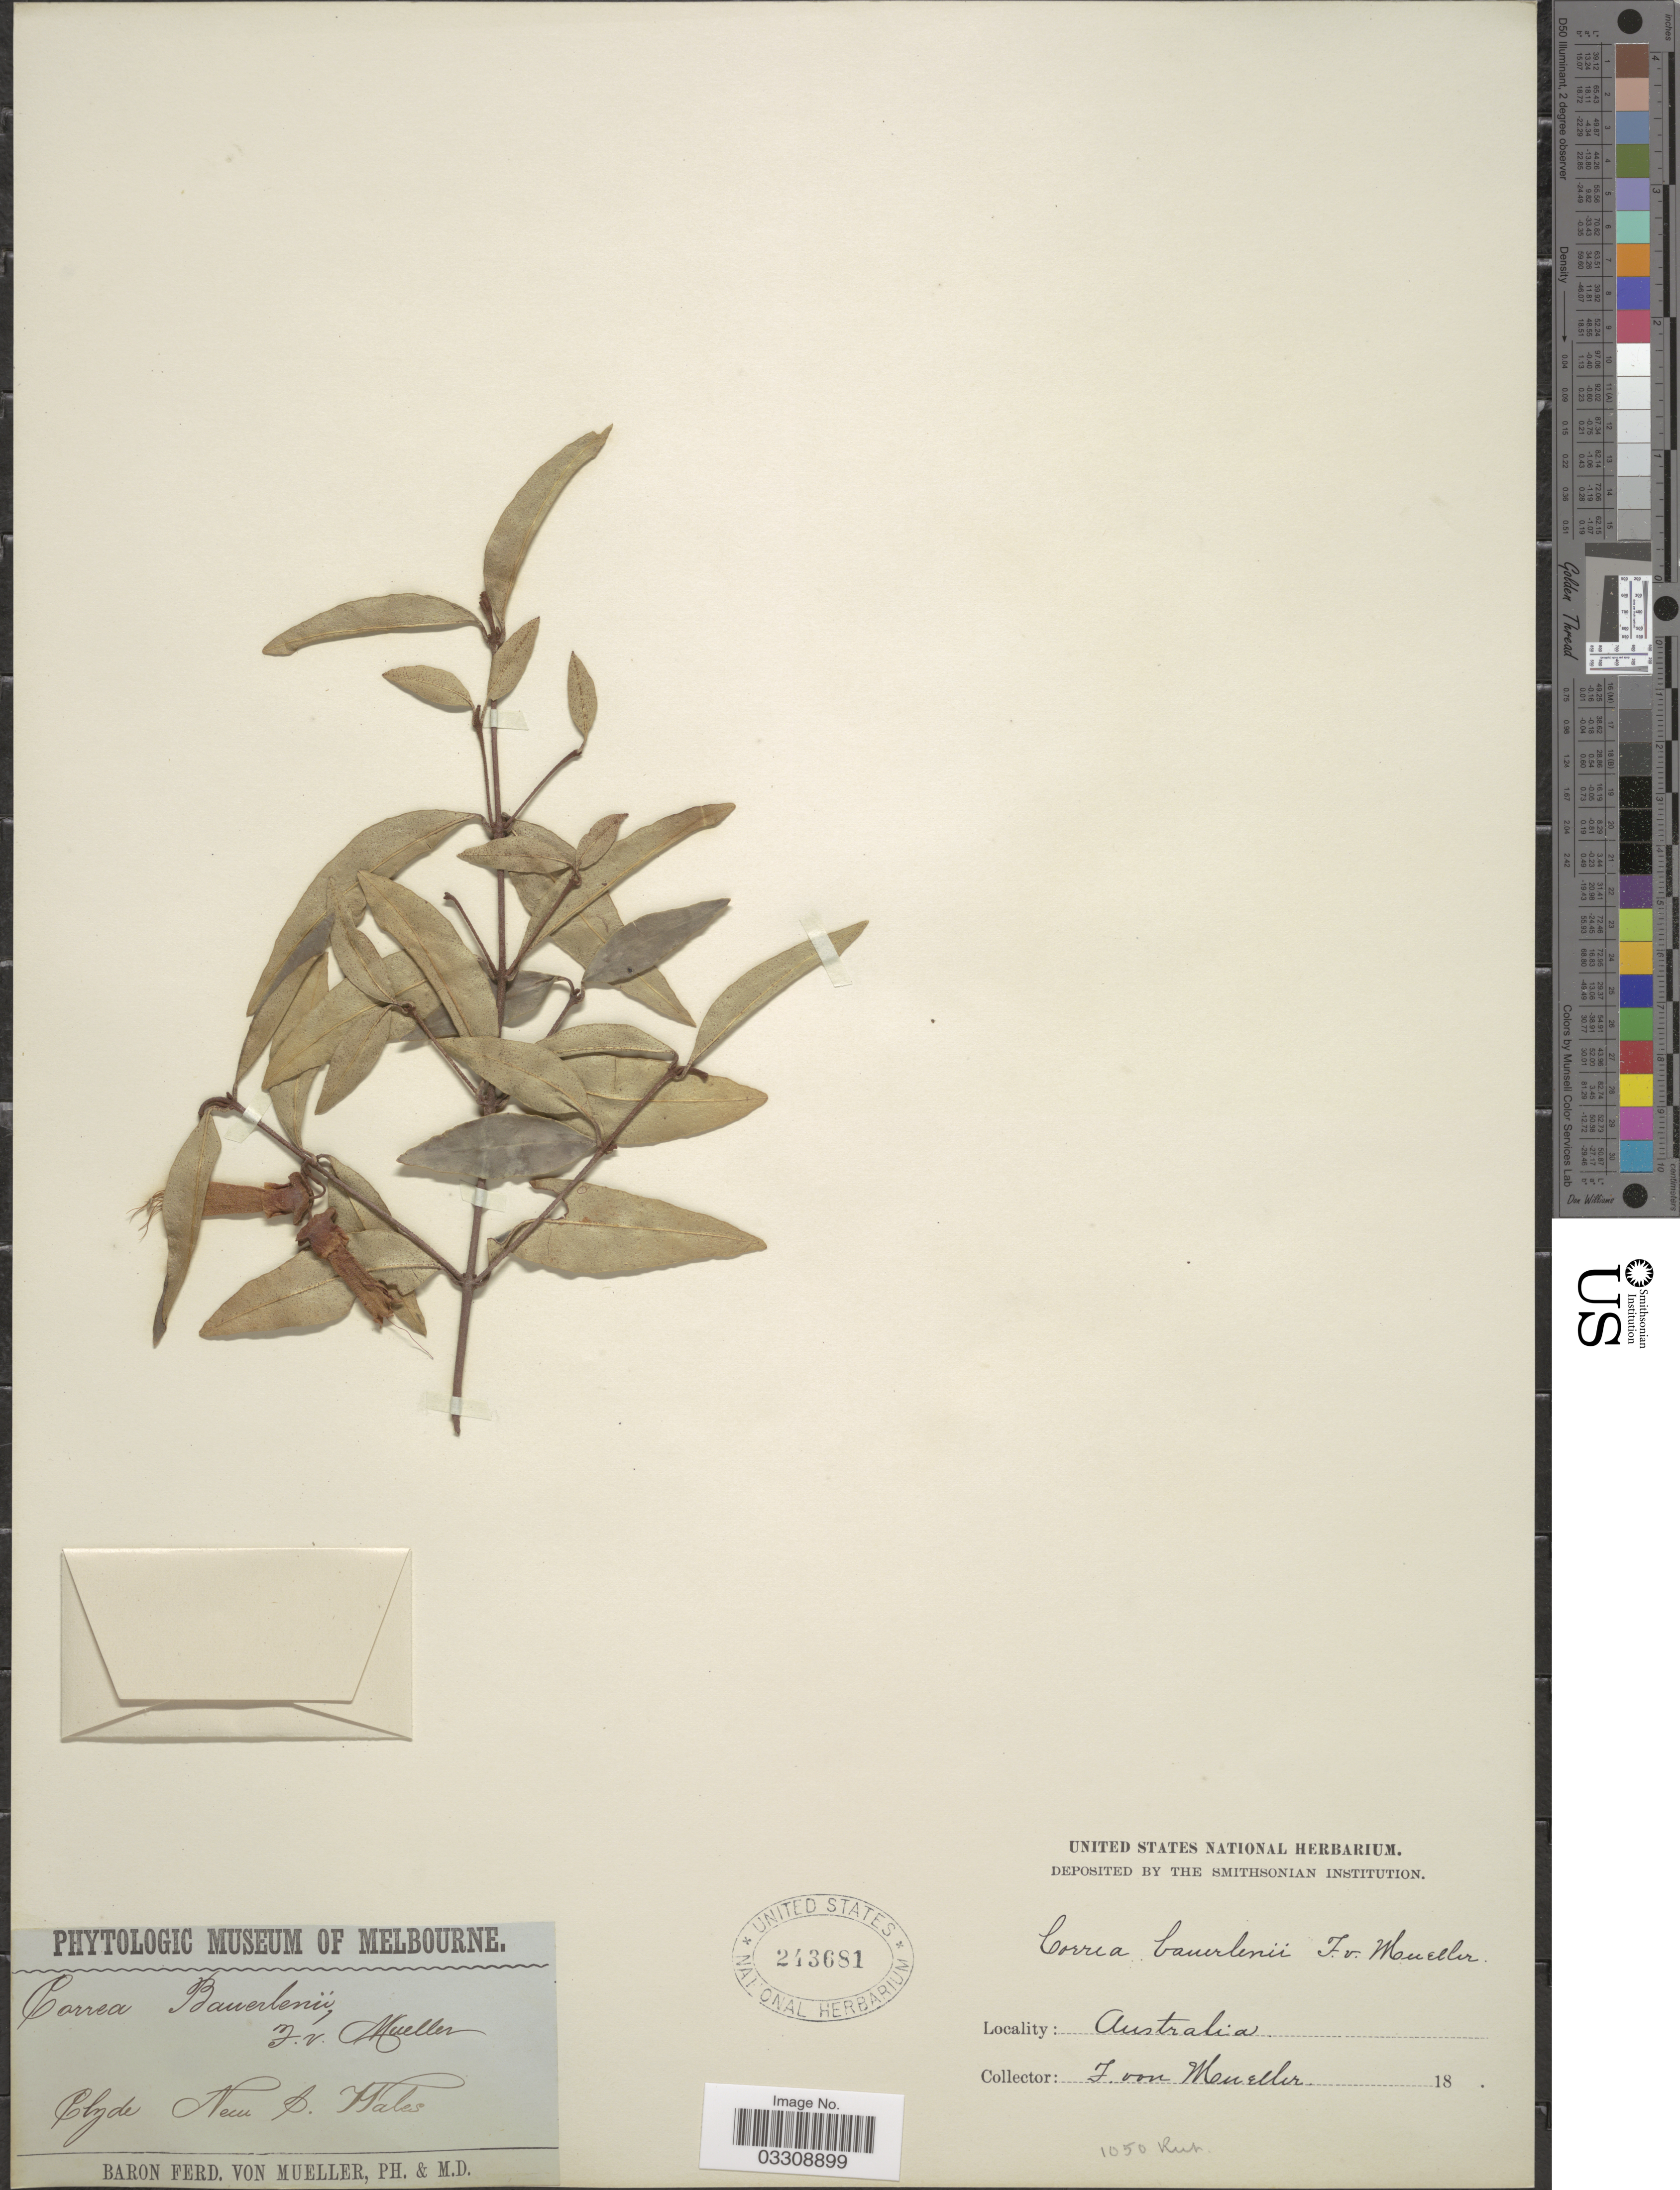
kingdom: Plantae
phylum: Tracheophyta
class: Magnoliopsida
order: Sapindales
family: Rutaceae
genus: Correa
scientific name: Correa bauerlenii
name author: F. Muell.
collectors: B. von Mueller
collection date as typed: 18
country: Australia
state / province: New South Wales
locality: Clyde.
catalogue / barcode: US 243681